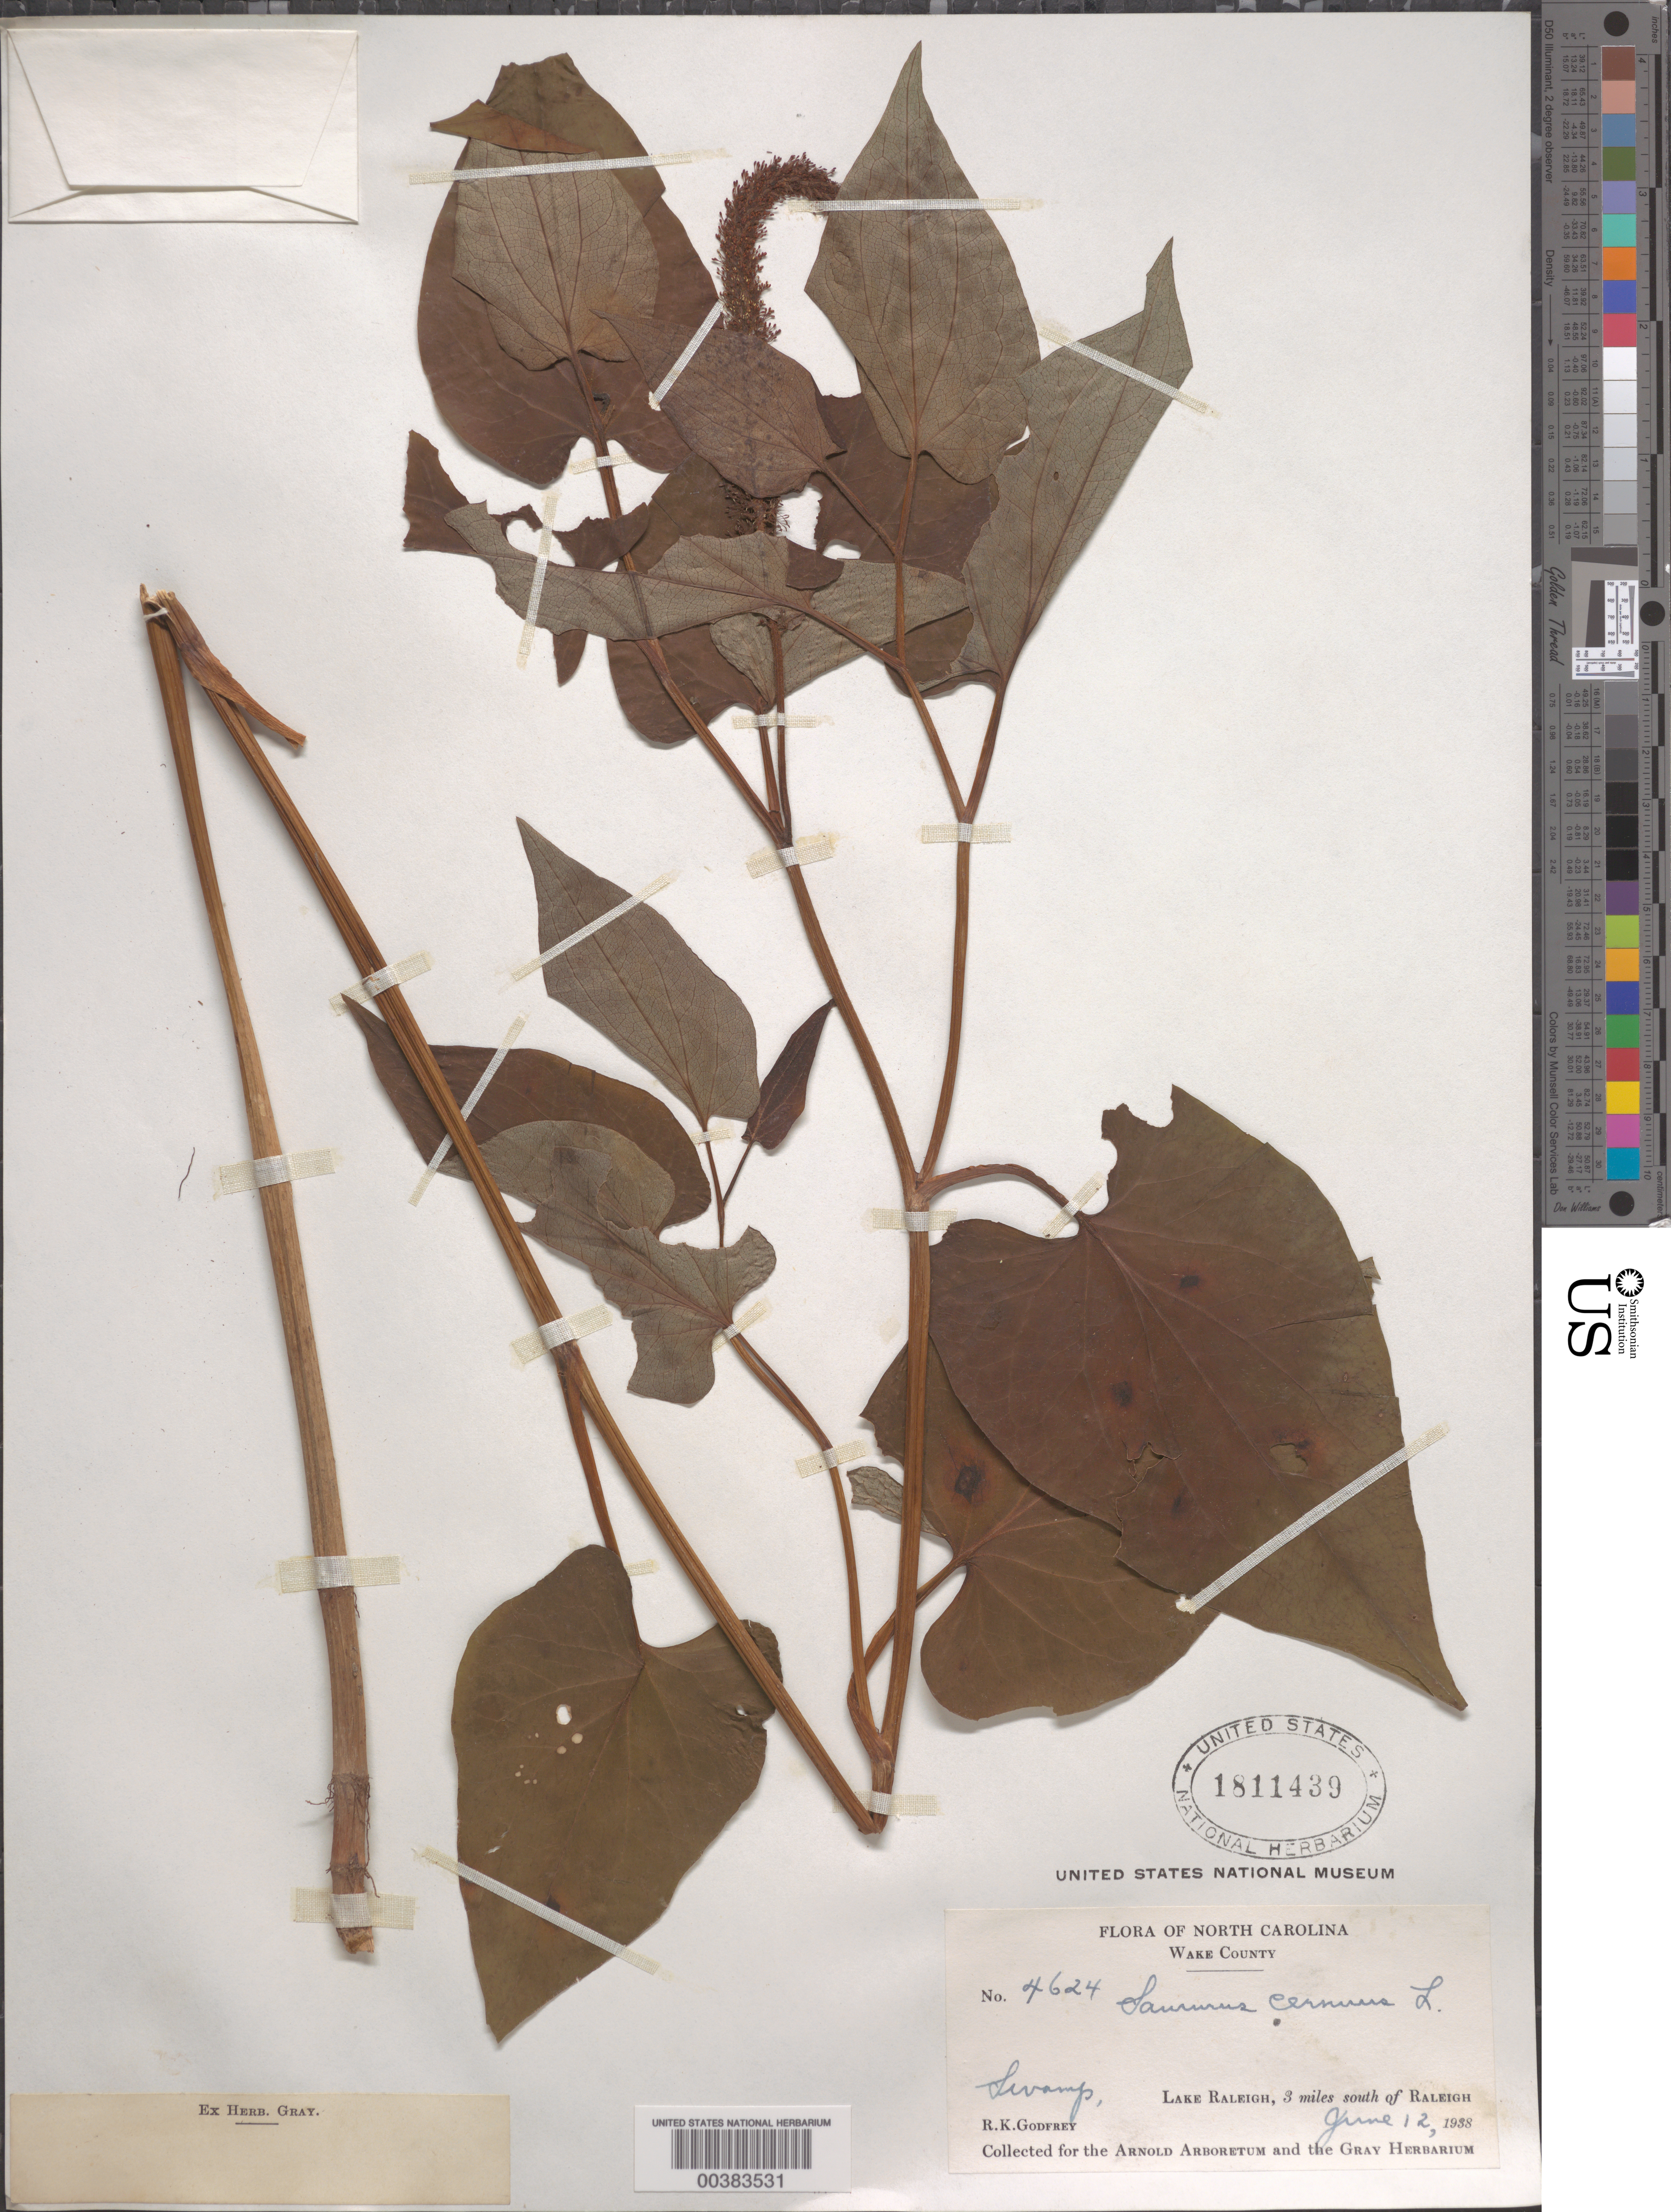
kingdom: Plantae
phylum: Tracheophyta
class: Magnoliopsida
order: Piperales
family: Saururaceae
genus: Saururus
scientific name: Saururus cernuus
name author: L.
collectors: R. K. Godfrey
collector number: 4624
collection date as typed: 12 Jun 1938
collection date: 1938-06-12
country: United States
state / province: North Carolina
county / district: Wake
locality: Lake raleigh, s of raleigh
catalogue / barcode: US 1811439